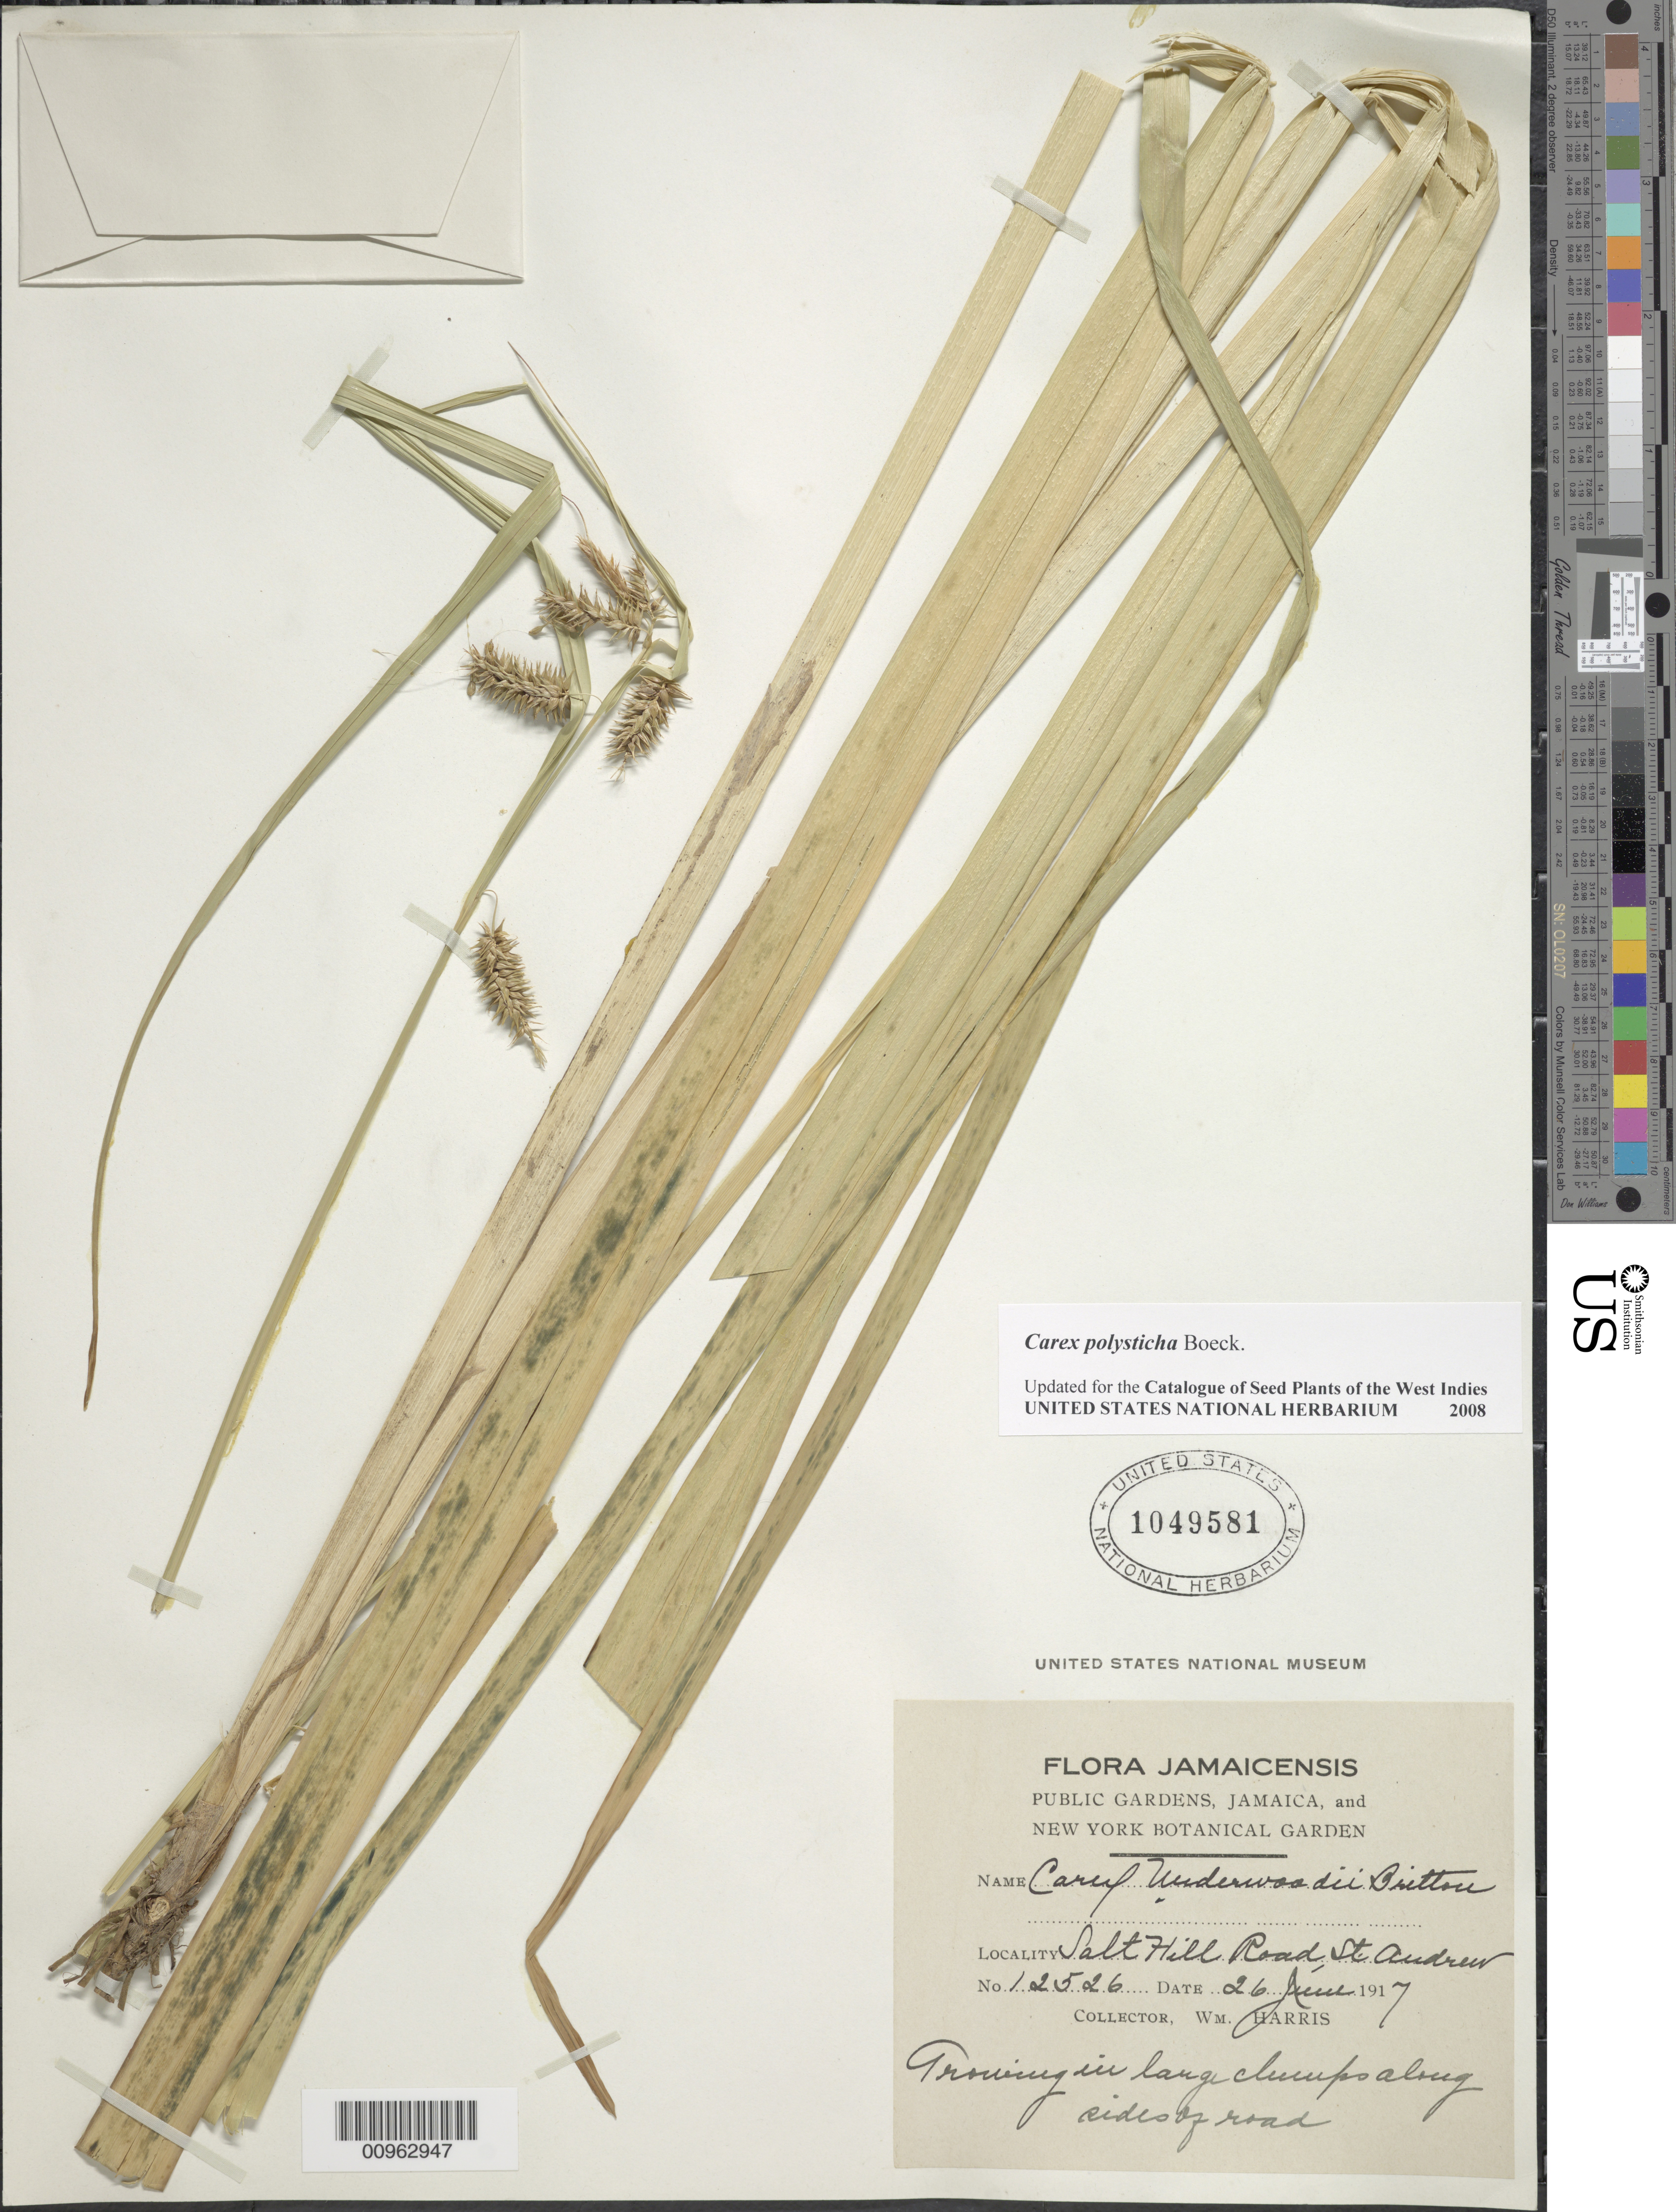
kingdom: Plantae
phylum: Tracheophyta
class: Liliopsida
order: Poales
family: Cyperaceae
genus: Carex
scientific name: Carex polysticha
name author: Boeckeler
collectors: W. H. Harris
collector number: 12526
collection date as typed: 26 Jun 1917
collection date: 1917-06-26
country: Jamaica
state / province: Saint Andrew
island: Jamaica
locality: Salt Hill Road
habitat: Along sides of roads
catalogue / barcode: US 1049581